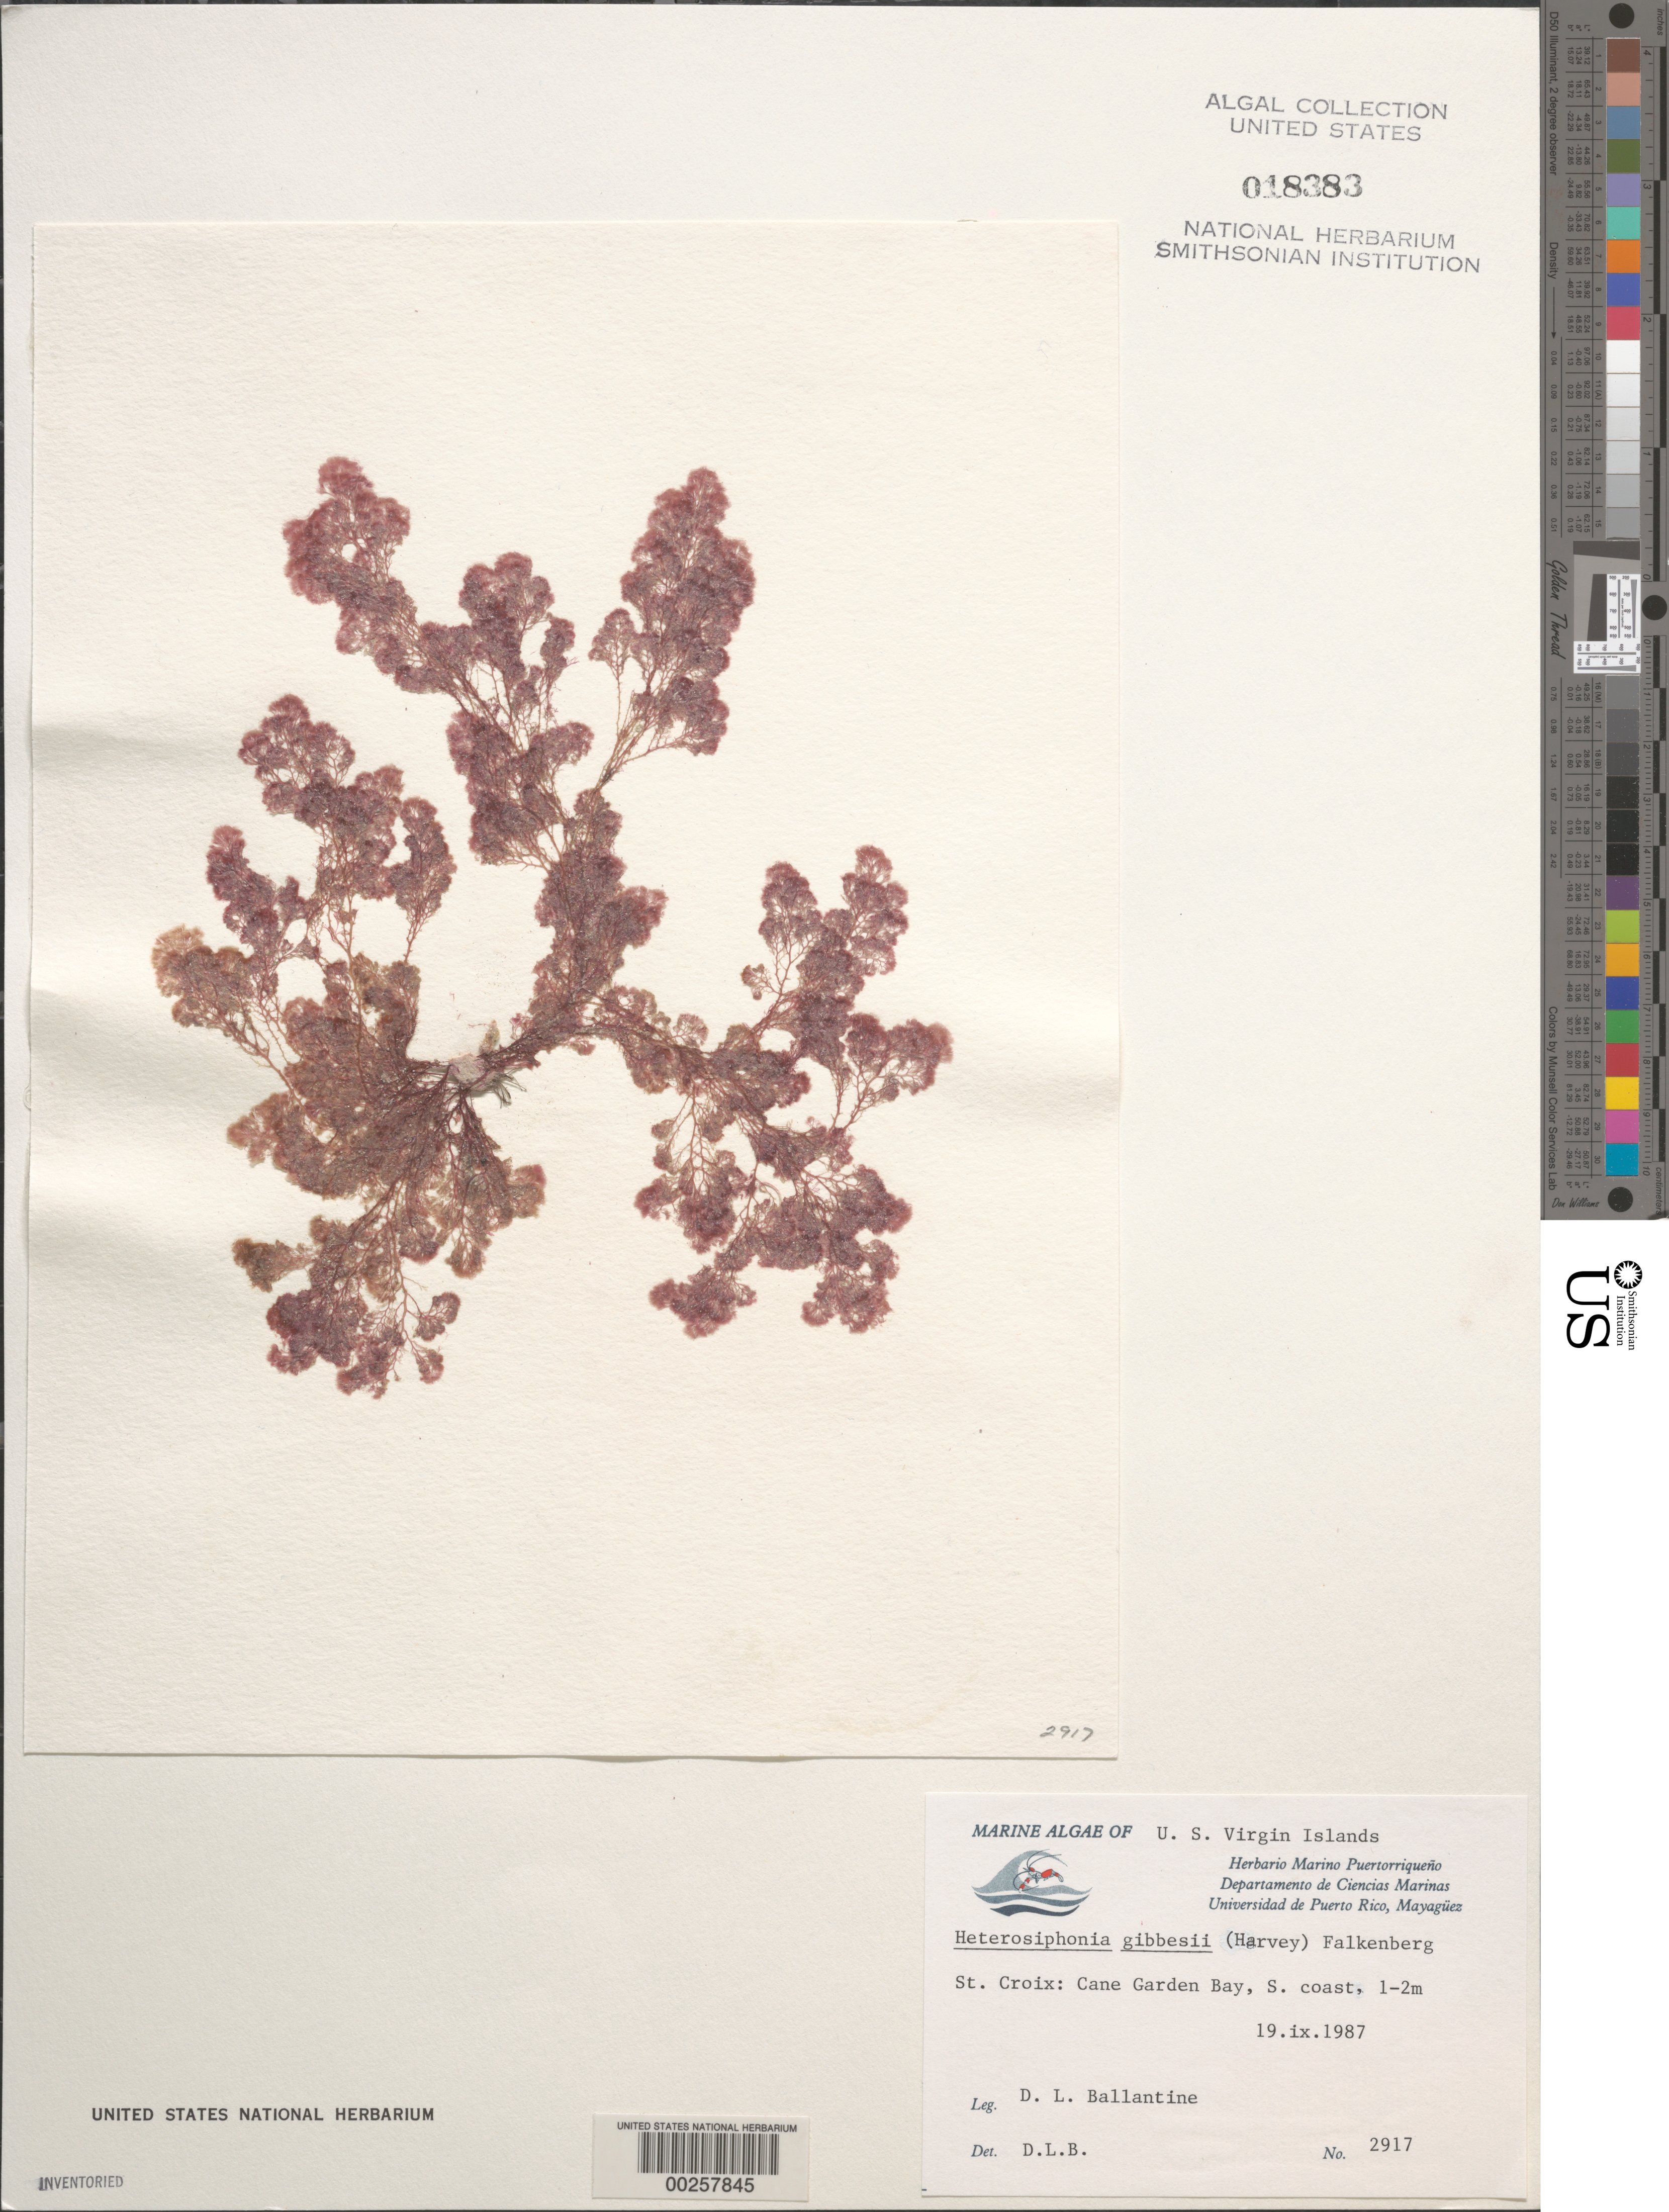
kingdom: Plantae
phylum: Rhodophyta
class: Florideophyceae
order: Ceramiales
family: Dasyaceae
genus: Heterosiphonia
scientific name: Heterosiphonia gibbesii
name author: (Harv.)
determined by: Ballantine, D. L.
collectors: D.L. Ballantine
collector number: DLB 2917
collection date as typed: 19 Sep 1987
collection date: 1987-09-19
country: U.S. Virgin Islands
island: St. Croix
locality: Cane Garden Bay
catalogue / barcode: US 18383